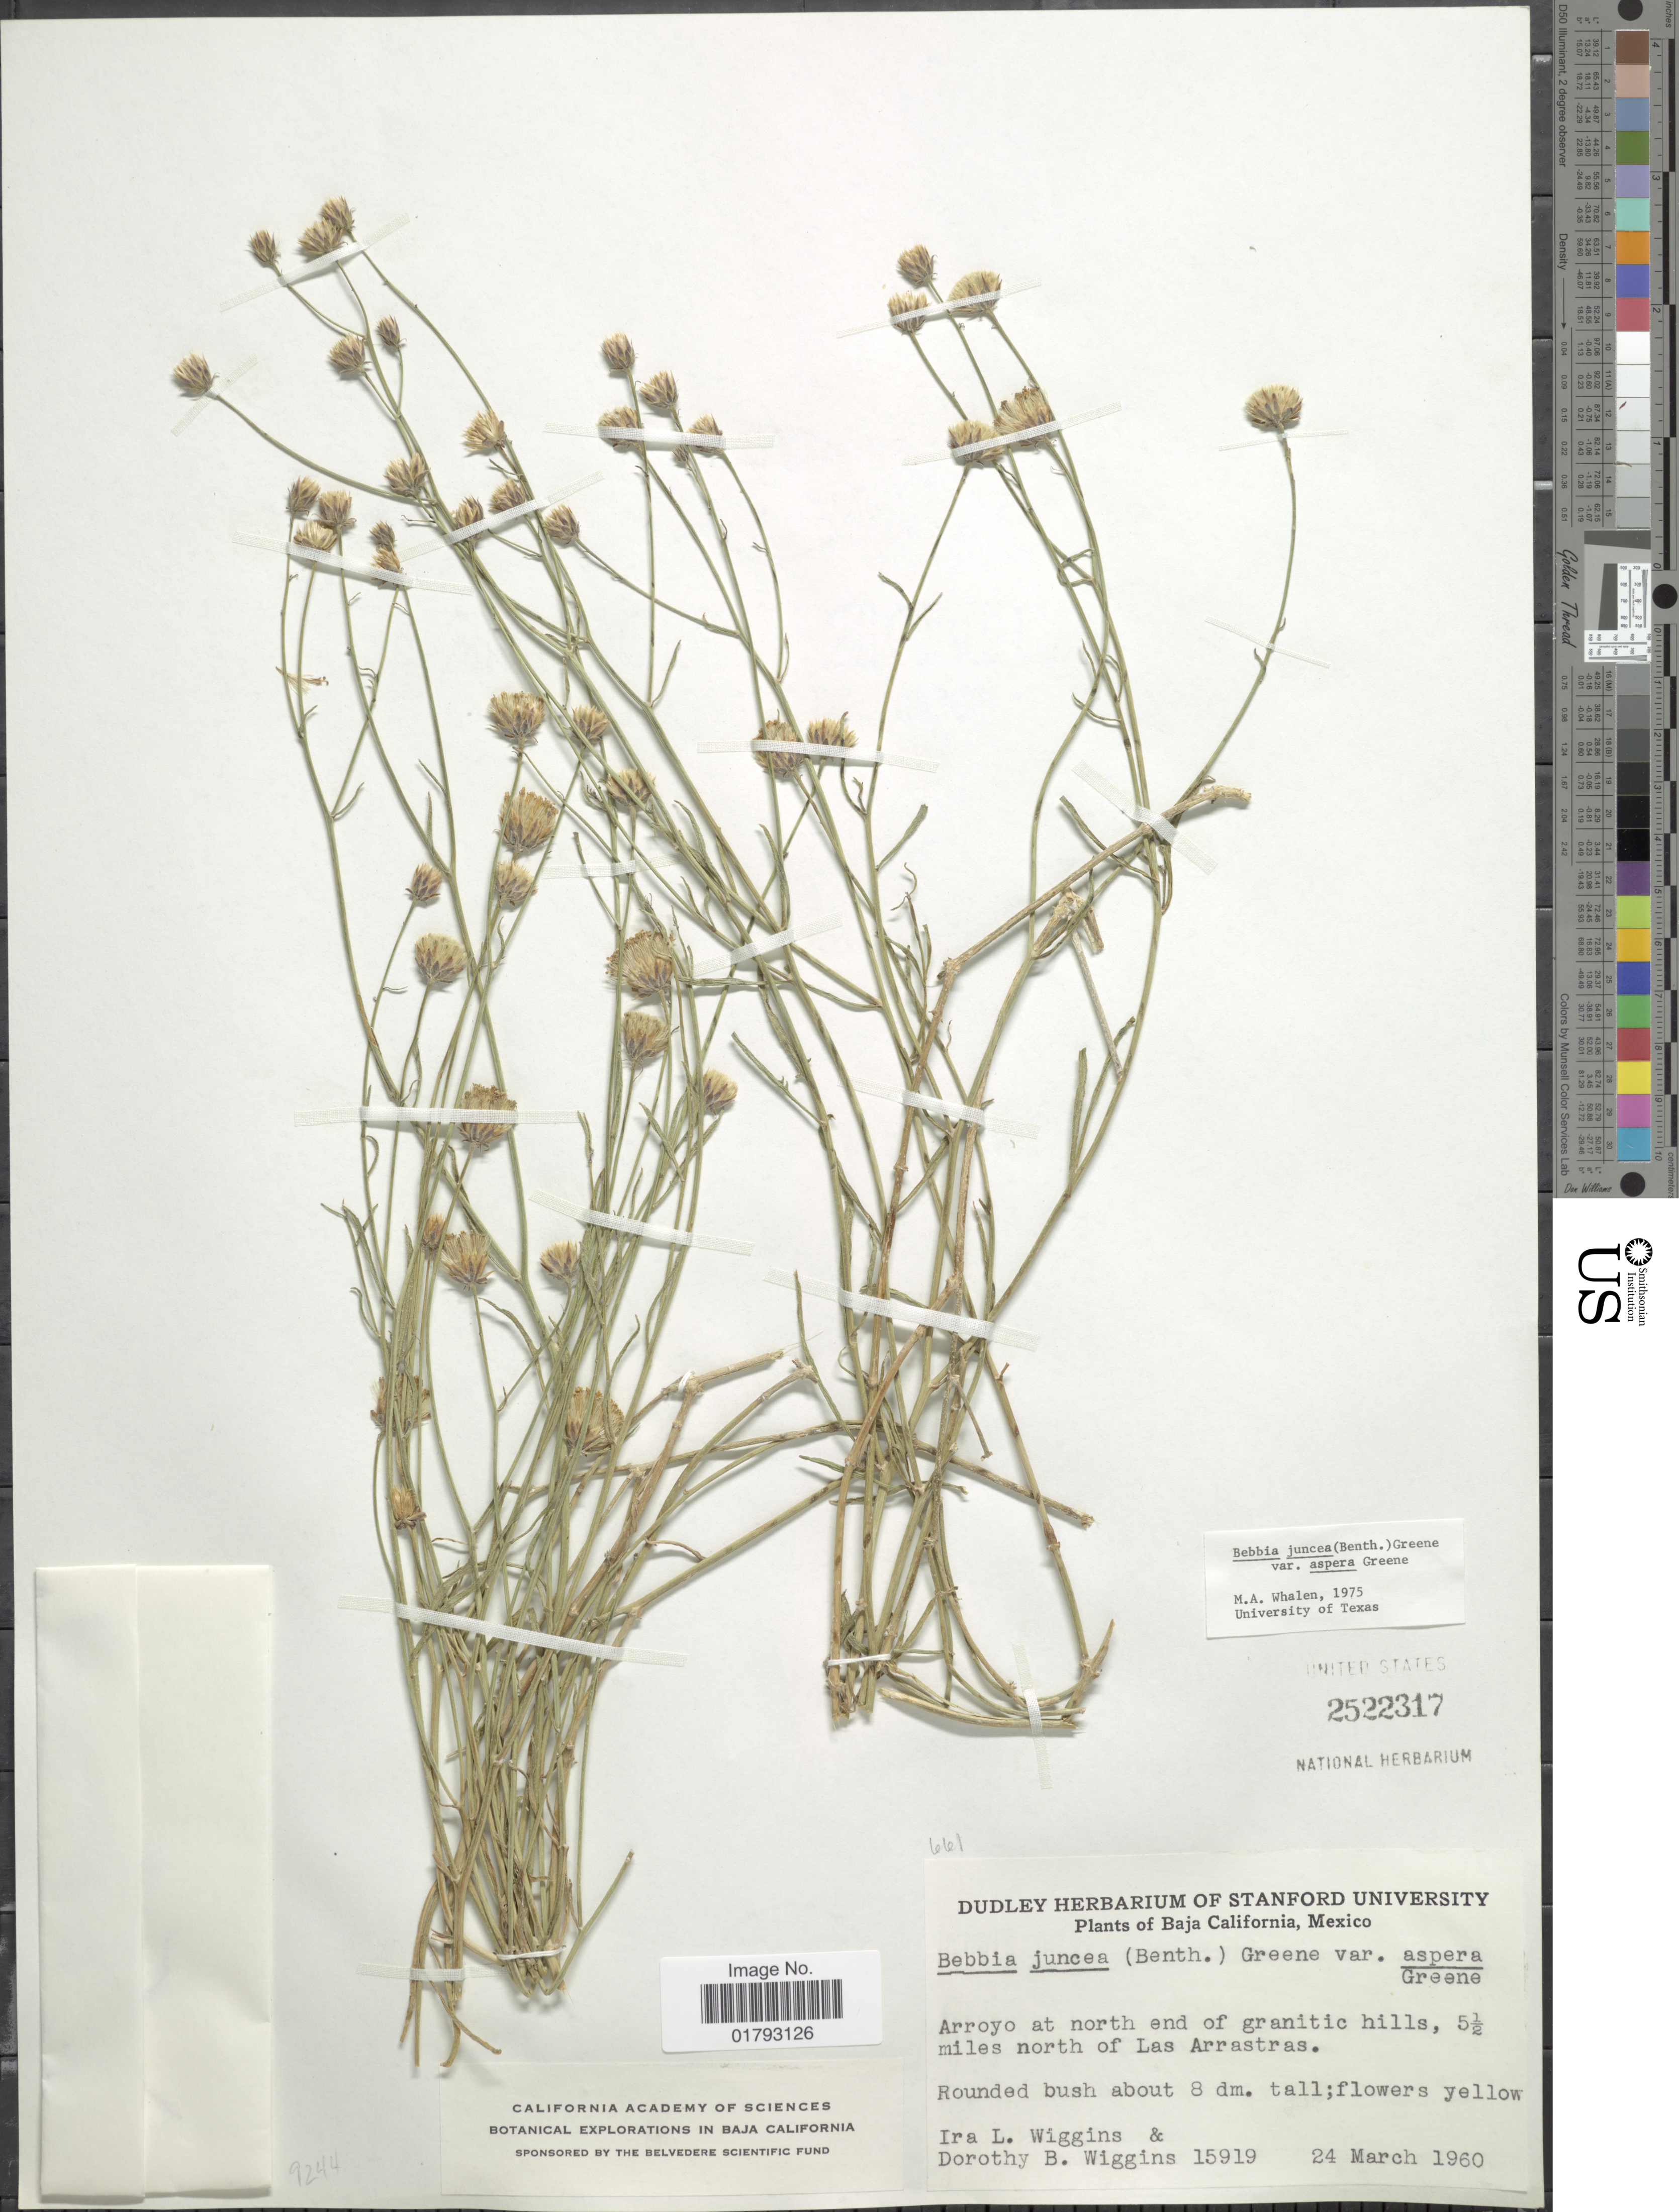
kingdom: Plantae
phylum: Tracheophyta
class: Magnoliopsida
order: Asterales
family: Asteraceae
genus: Bebbia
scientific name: Bebbia juncea var. aspera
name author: Greene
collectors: I. L. Wiggins & D. B. Wiggins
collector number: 15919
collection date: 1960-03-24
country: Mexico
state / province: Baja California Sur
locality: Baja California, Mexico. Arroyo at north end of granitic hills, 5½ miles north of Las Arrastras.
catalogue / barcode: US 2522317